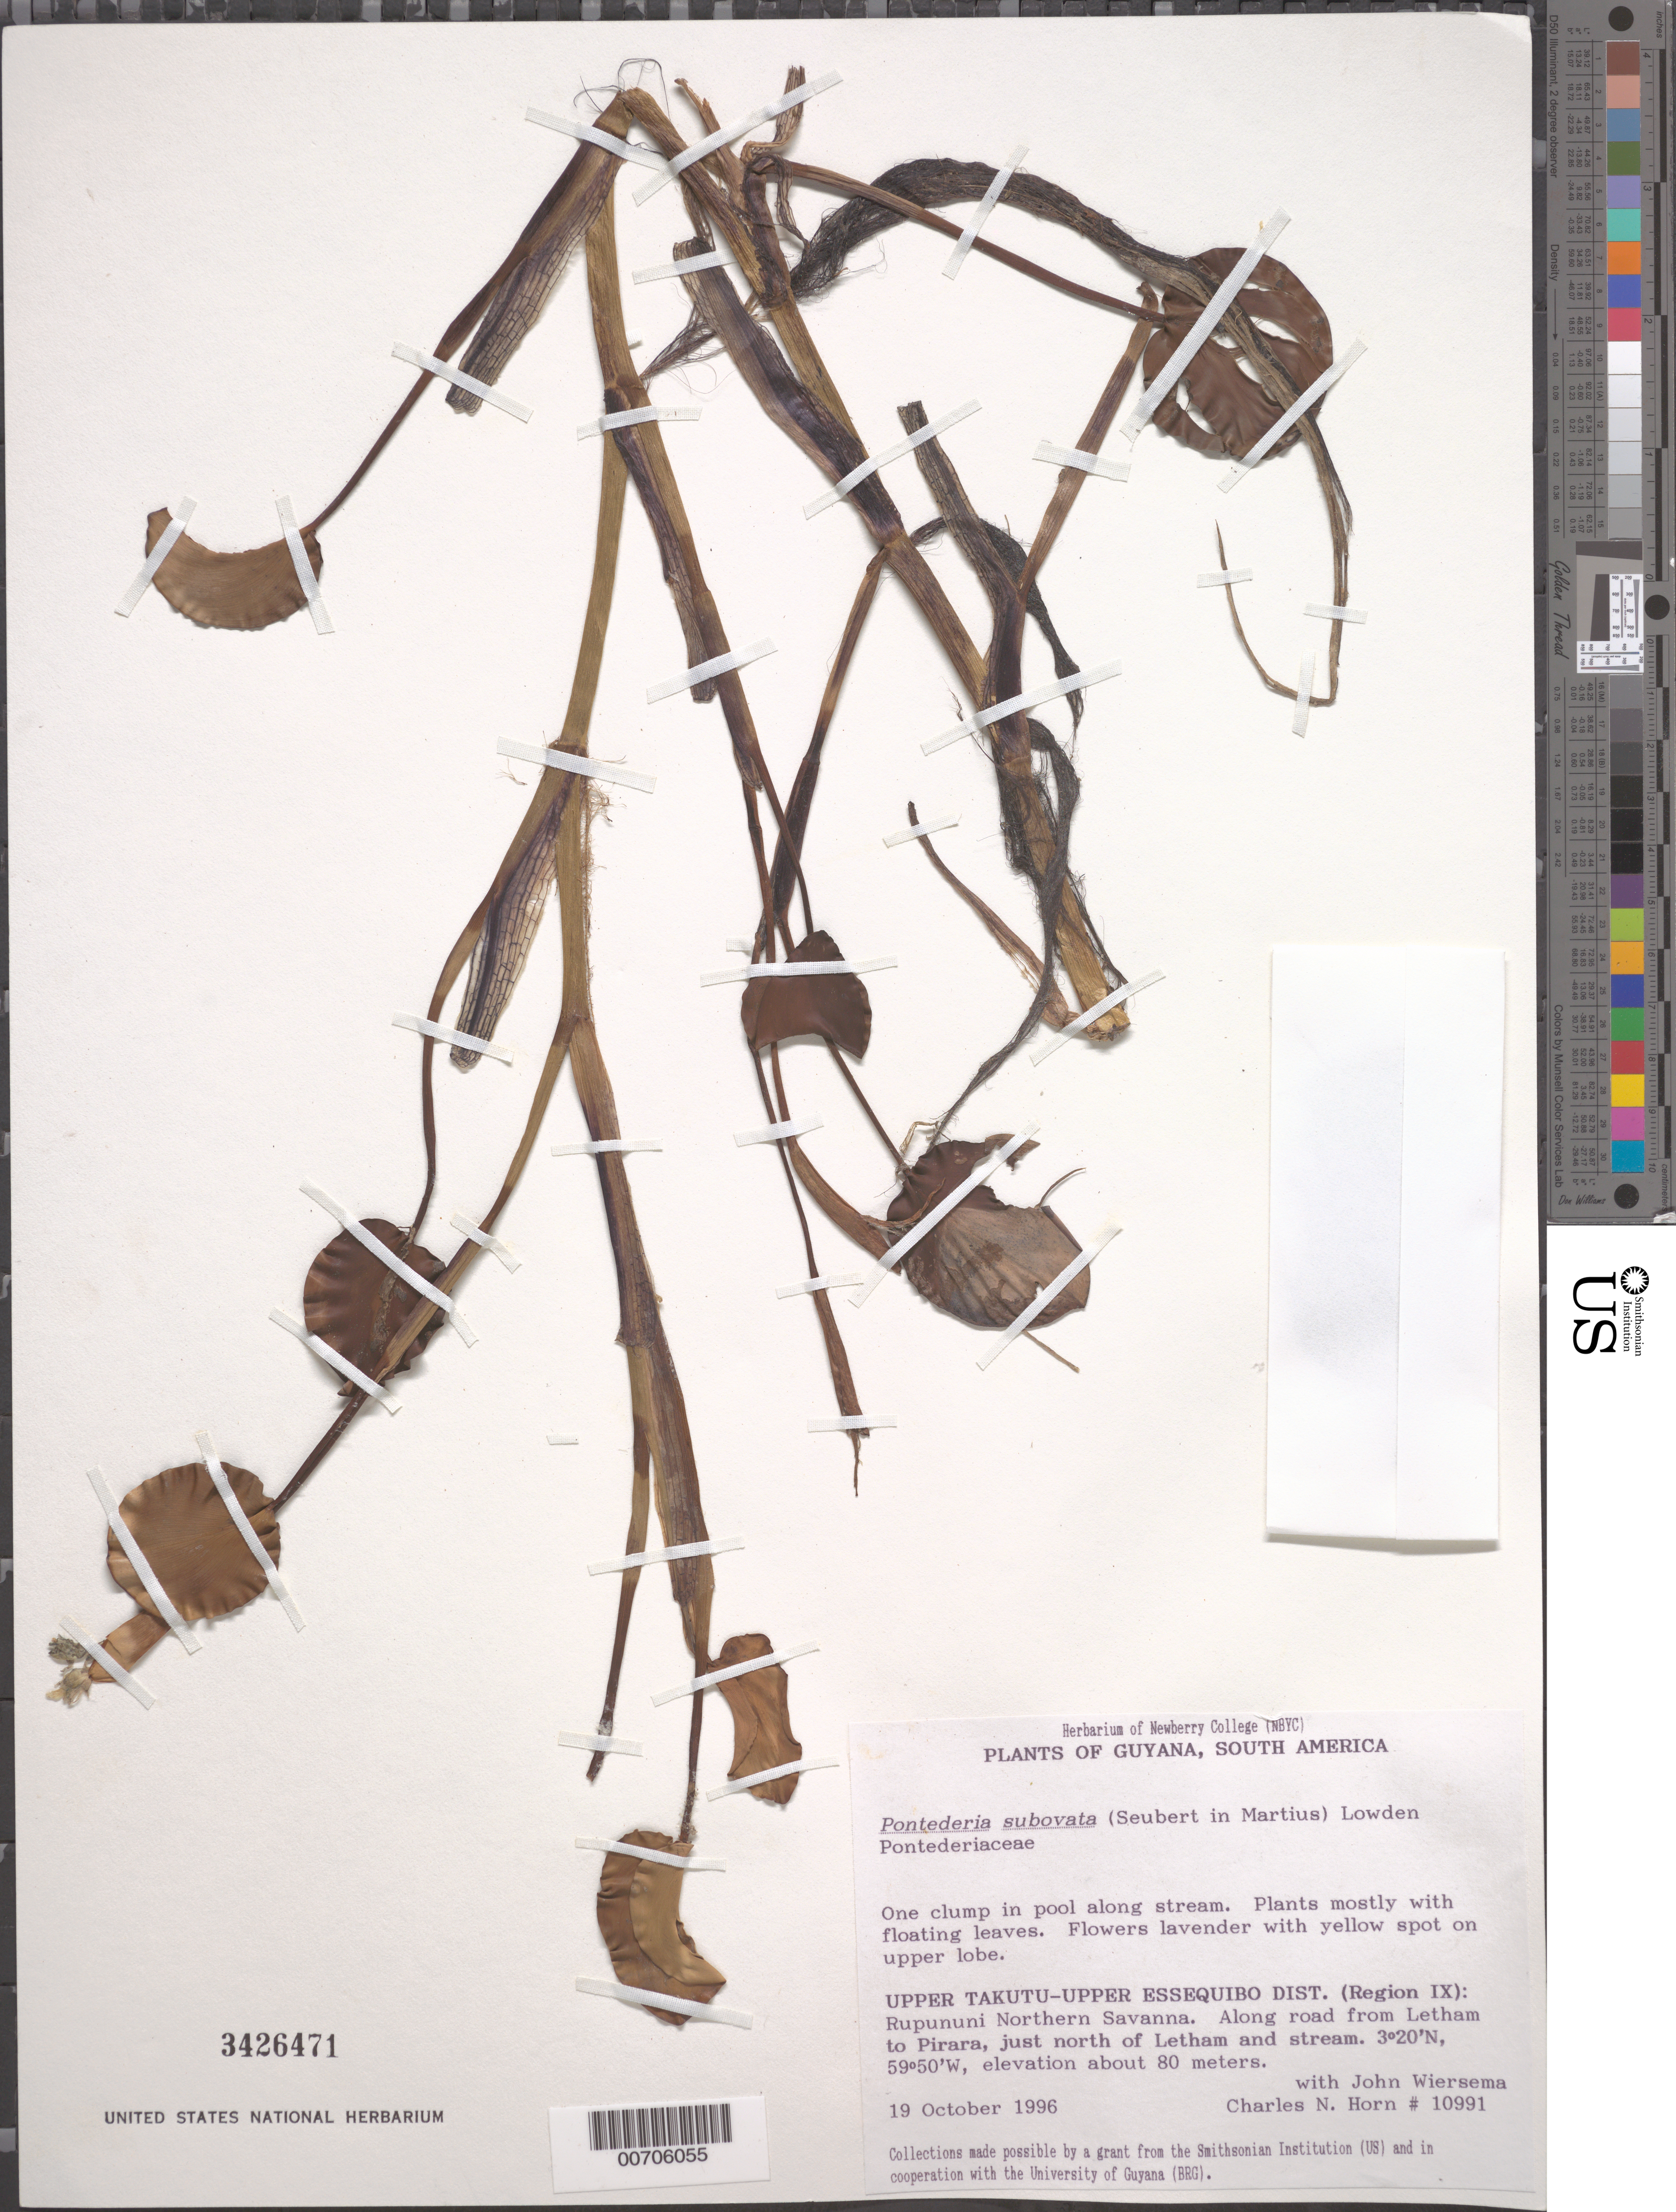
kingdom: Plantae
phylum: Tracheophyta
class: Liliopsida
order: Commelinales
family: Pontederiaceae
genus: Pontederia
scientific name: Pontederia subovata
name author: (Seub.) Lowden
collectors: C. N. Horn & J. H. Wiersema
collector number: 10991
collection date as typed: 19-Oct-96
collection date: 1996-10-19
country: Guyana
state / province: U. Takutu-U. Essequibo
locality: Rupununi Northern Savanna, road from Lethem to Pirara, just N of Lethem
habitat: Pool along stream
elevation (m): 80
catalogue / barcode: US 3426471